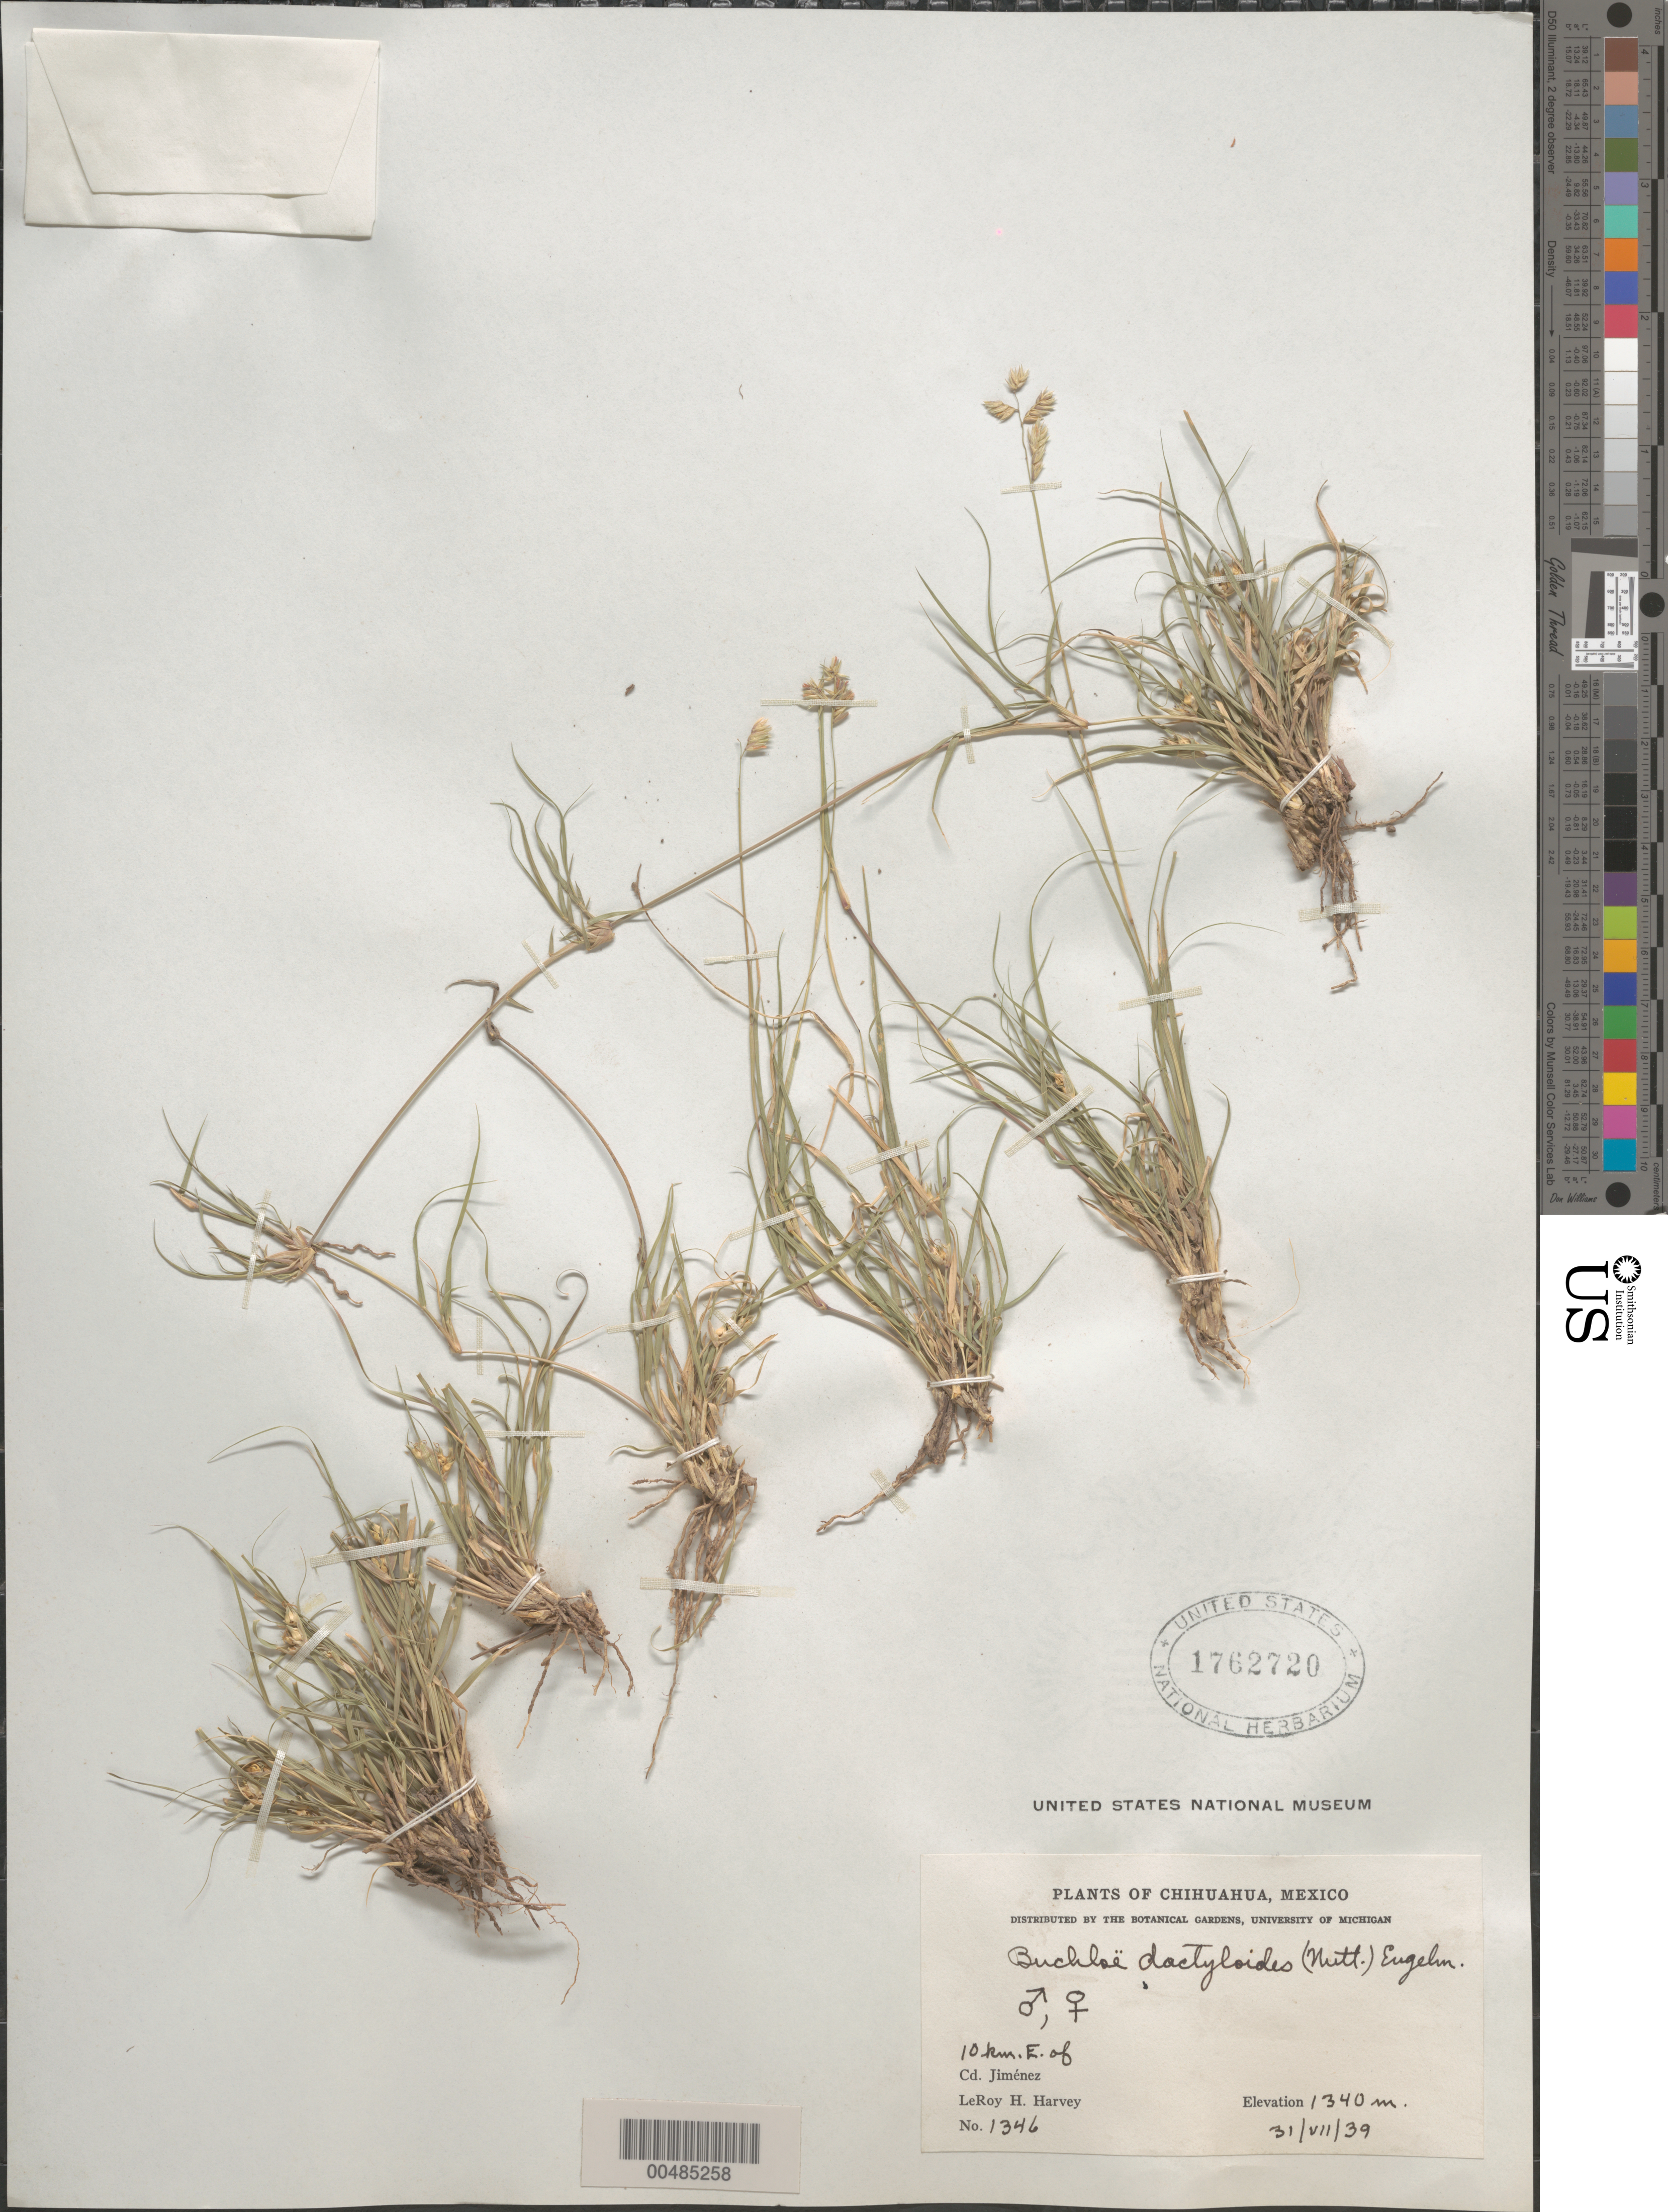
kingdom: Plantae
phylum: Tracheophyta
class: Liliopsida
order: Poales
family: Poaceae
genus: Buchloe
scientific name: Buchloe dactyloides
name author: (Nutt.) Engelm.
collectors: L. H. Harvey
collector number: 1346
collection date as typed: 31 Jul 1939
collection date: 1939-07-31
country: Mexico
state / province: Chihuahua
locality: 10 km E of Cd. Jiménez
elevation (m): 1340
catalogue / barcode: US 1762720